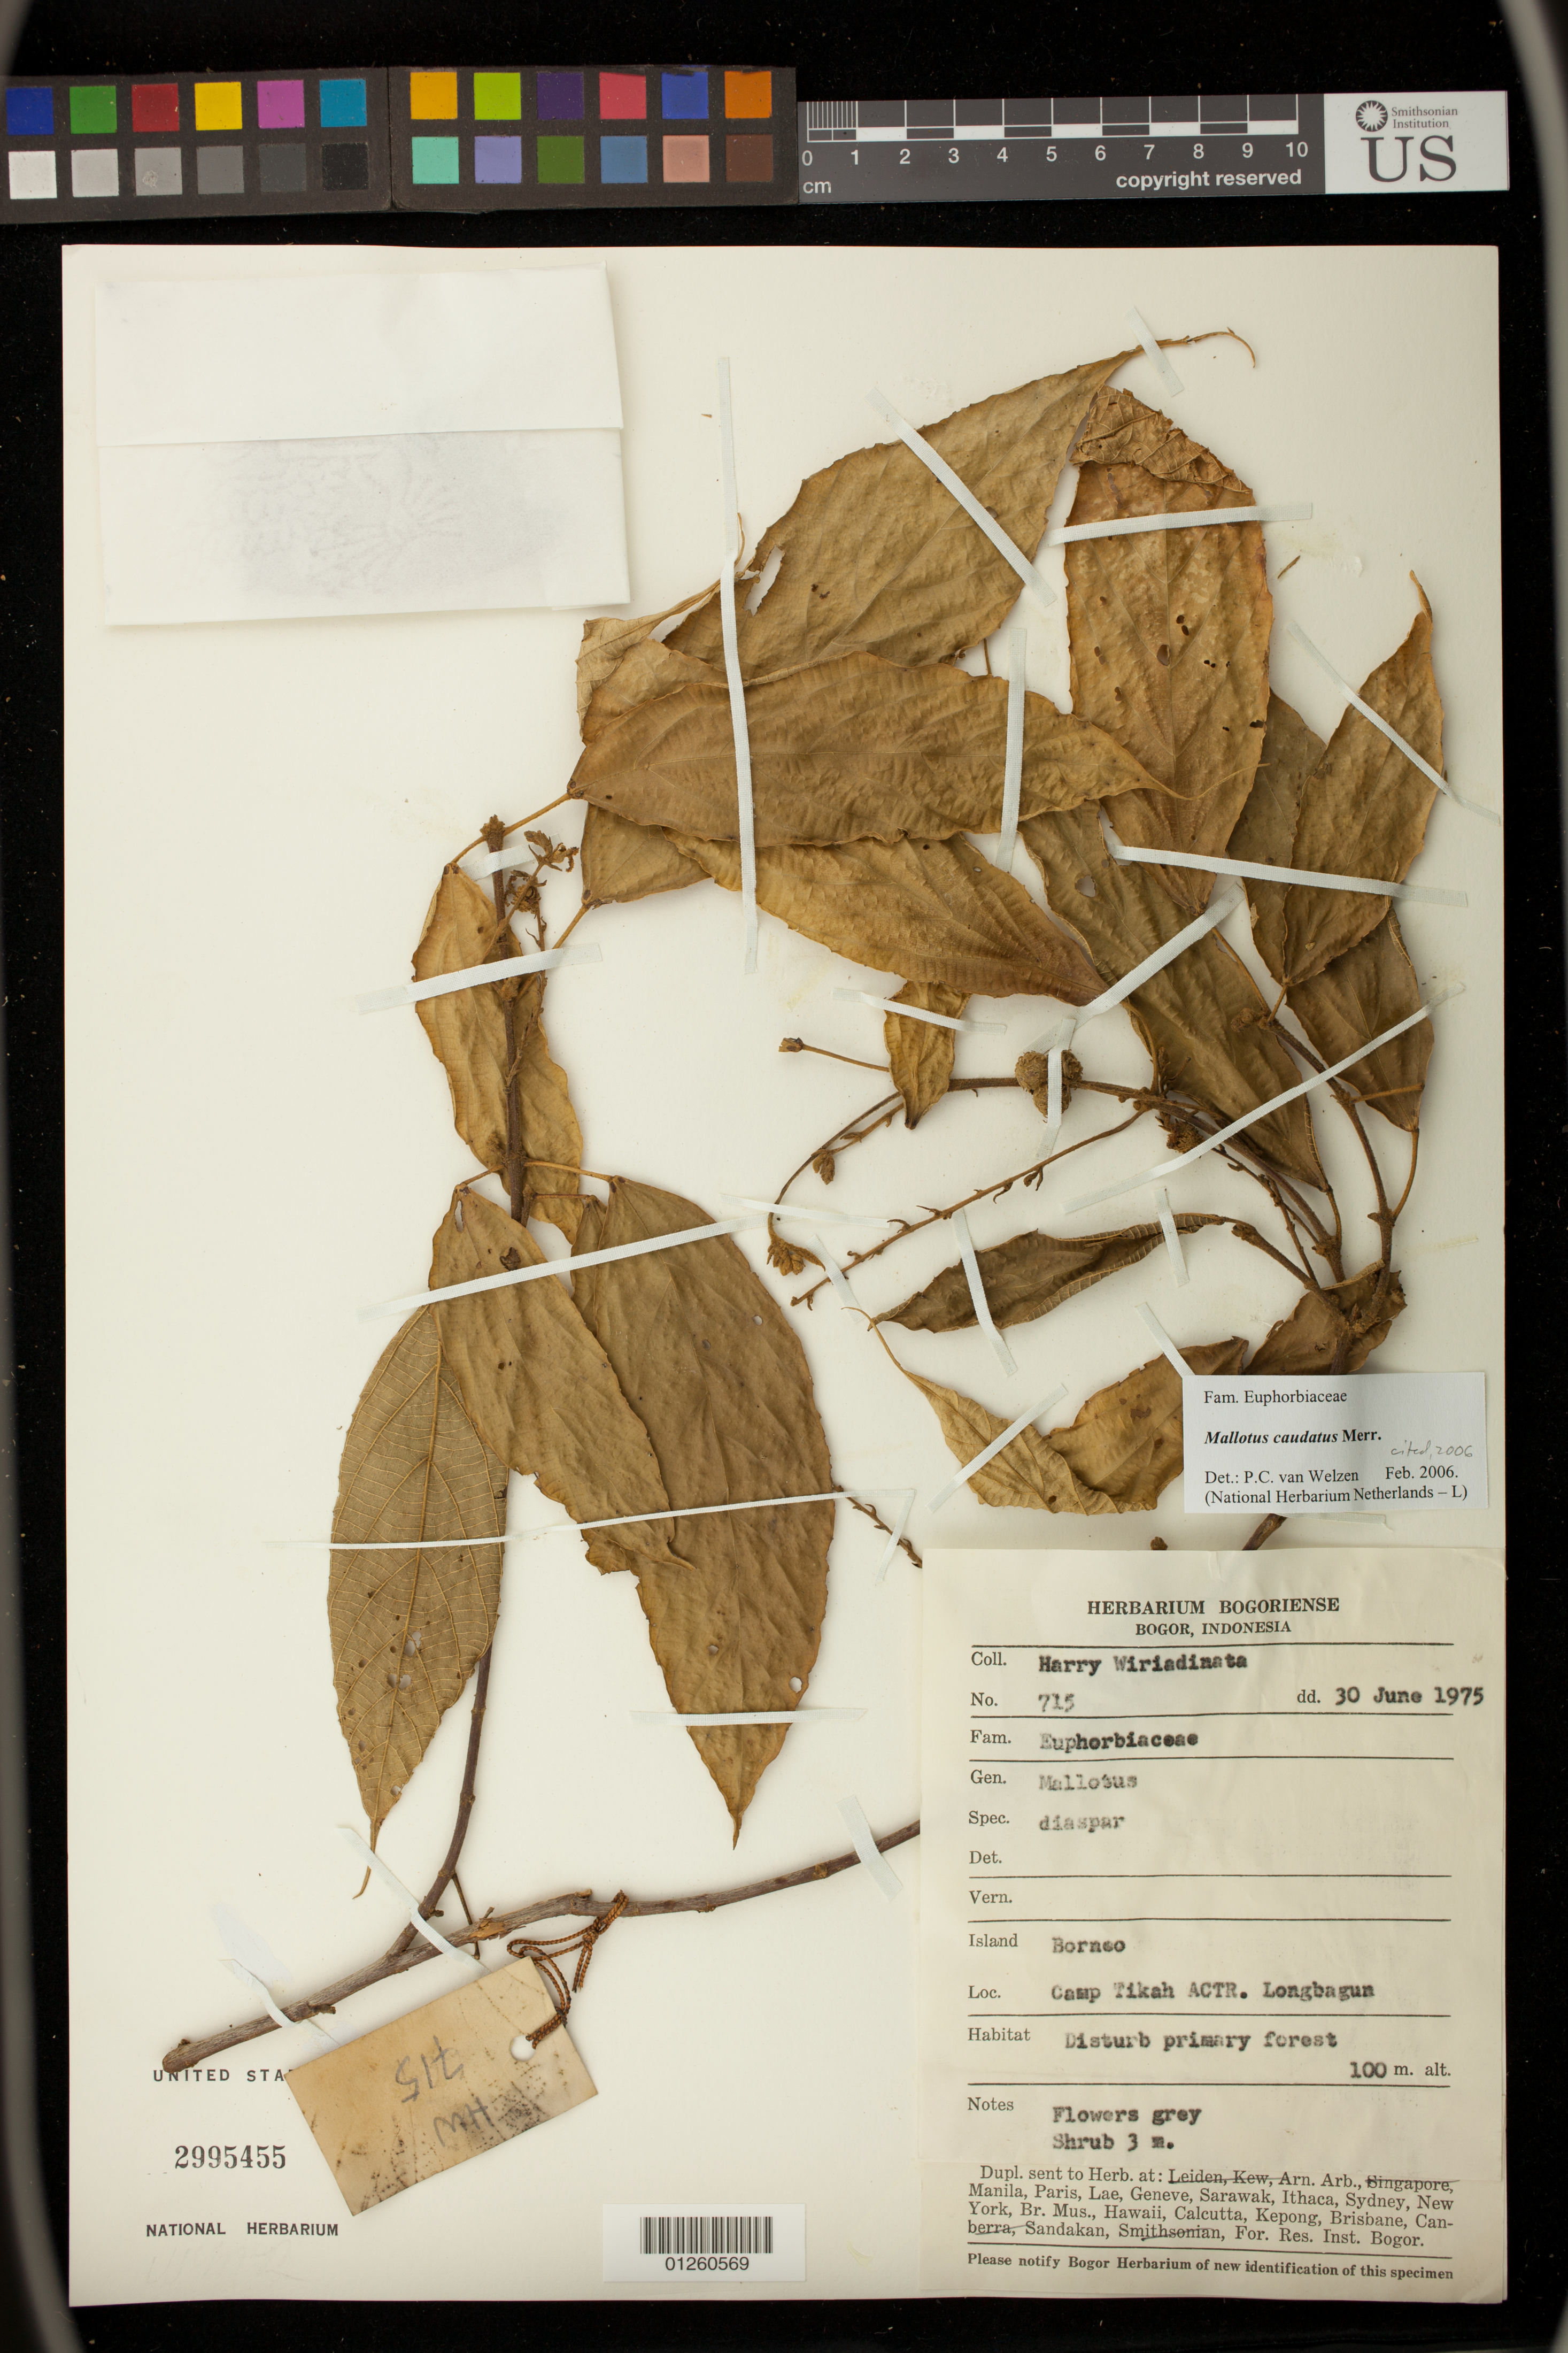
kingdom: Plantae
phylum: Tracheophyta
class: Magnoliopsida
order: Malpighiales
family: Euphorbiaceae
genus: Mallotus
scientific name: Mallotus caudatus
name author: Merr.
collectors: H. Wiriadinata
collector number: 715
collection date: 1975-06-30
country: Indonesia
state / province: Java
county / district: Jawa Barat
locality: Bogor.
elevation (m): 100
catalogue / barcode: US 2995455